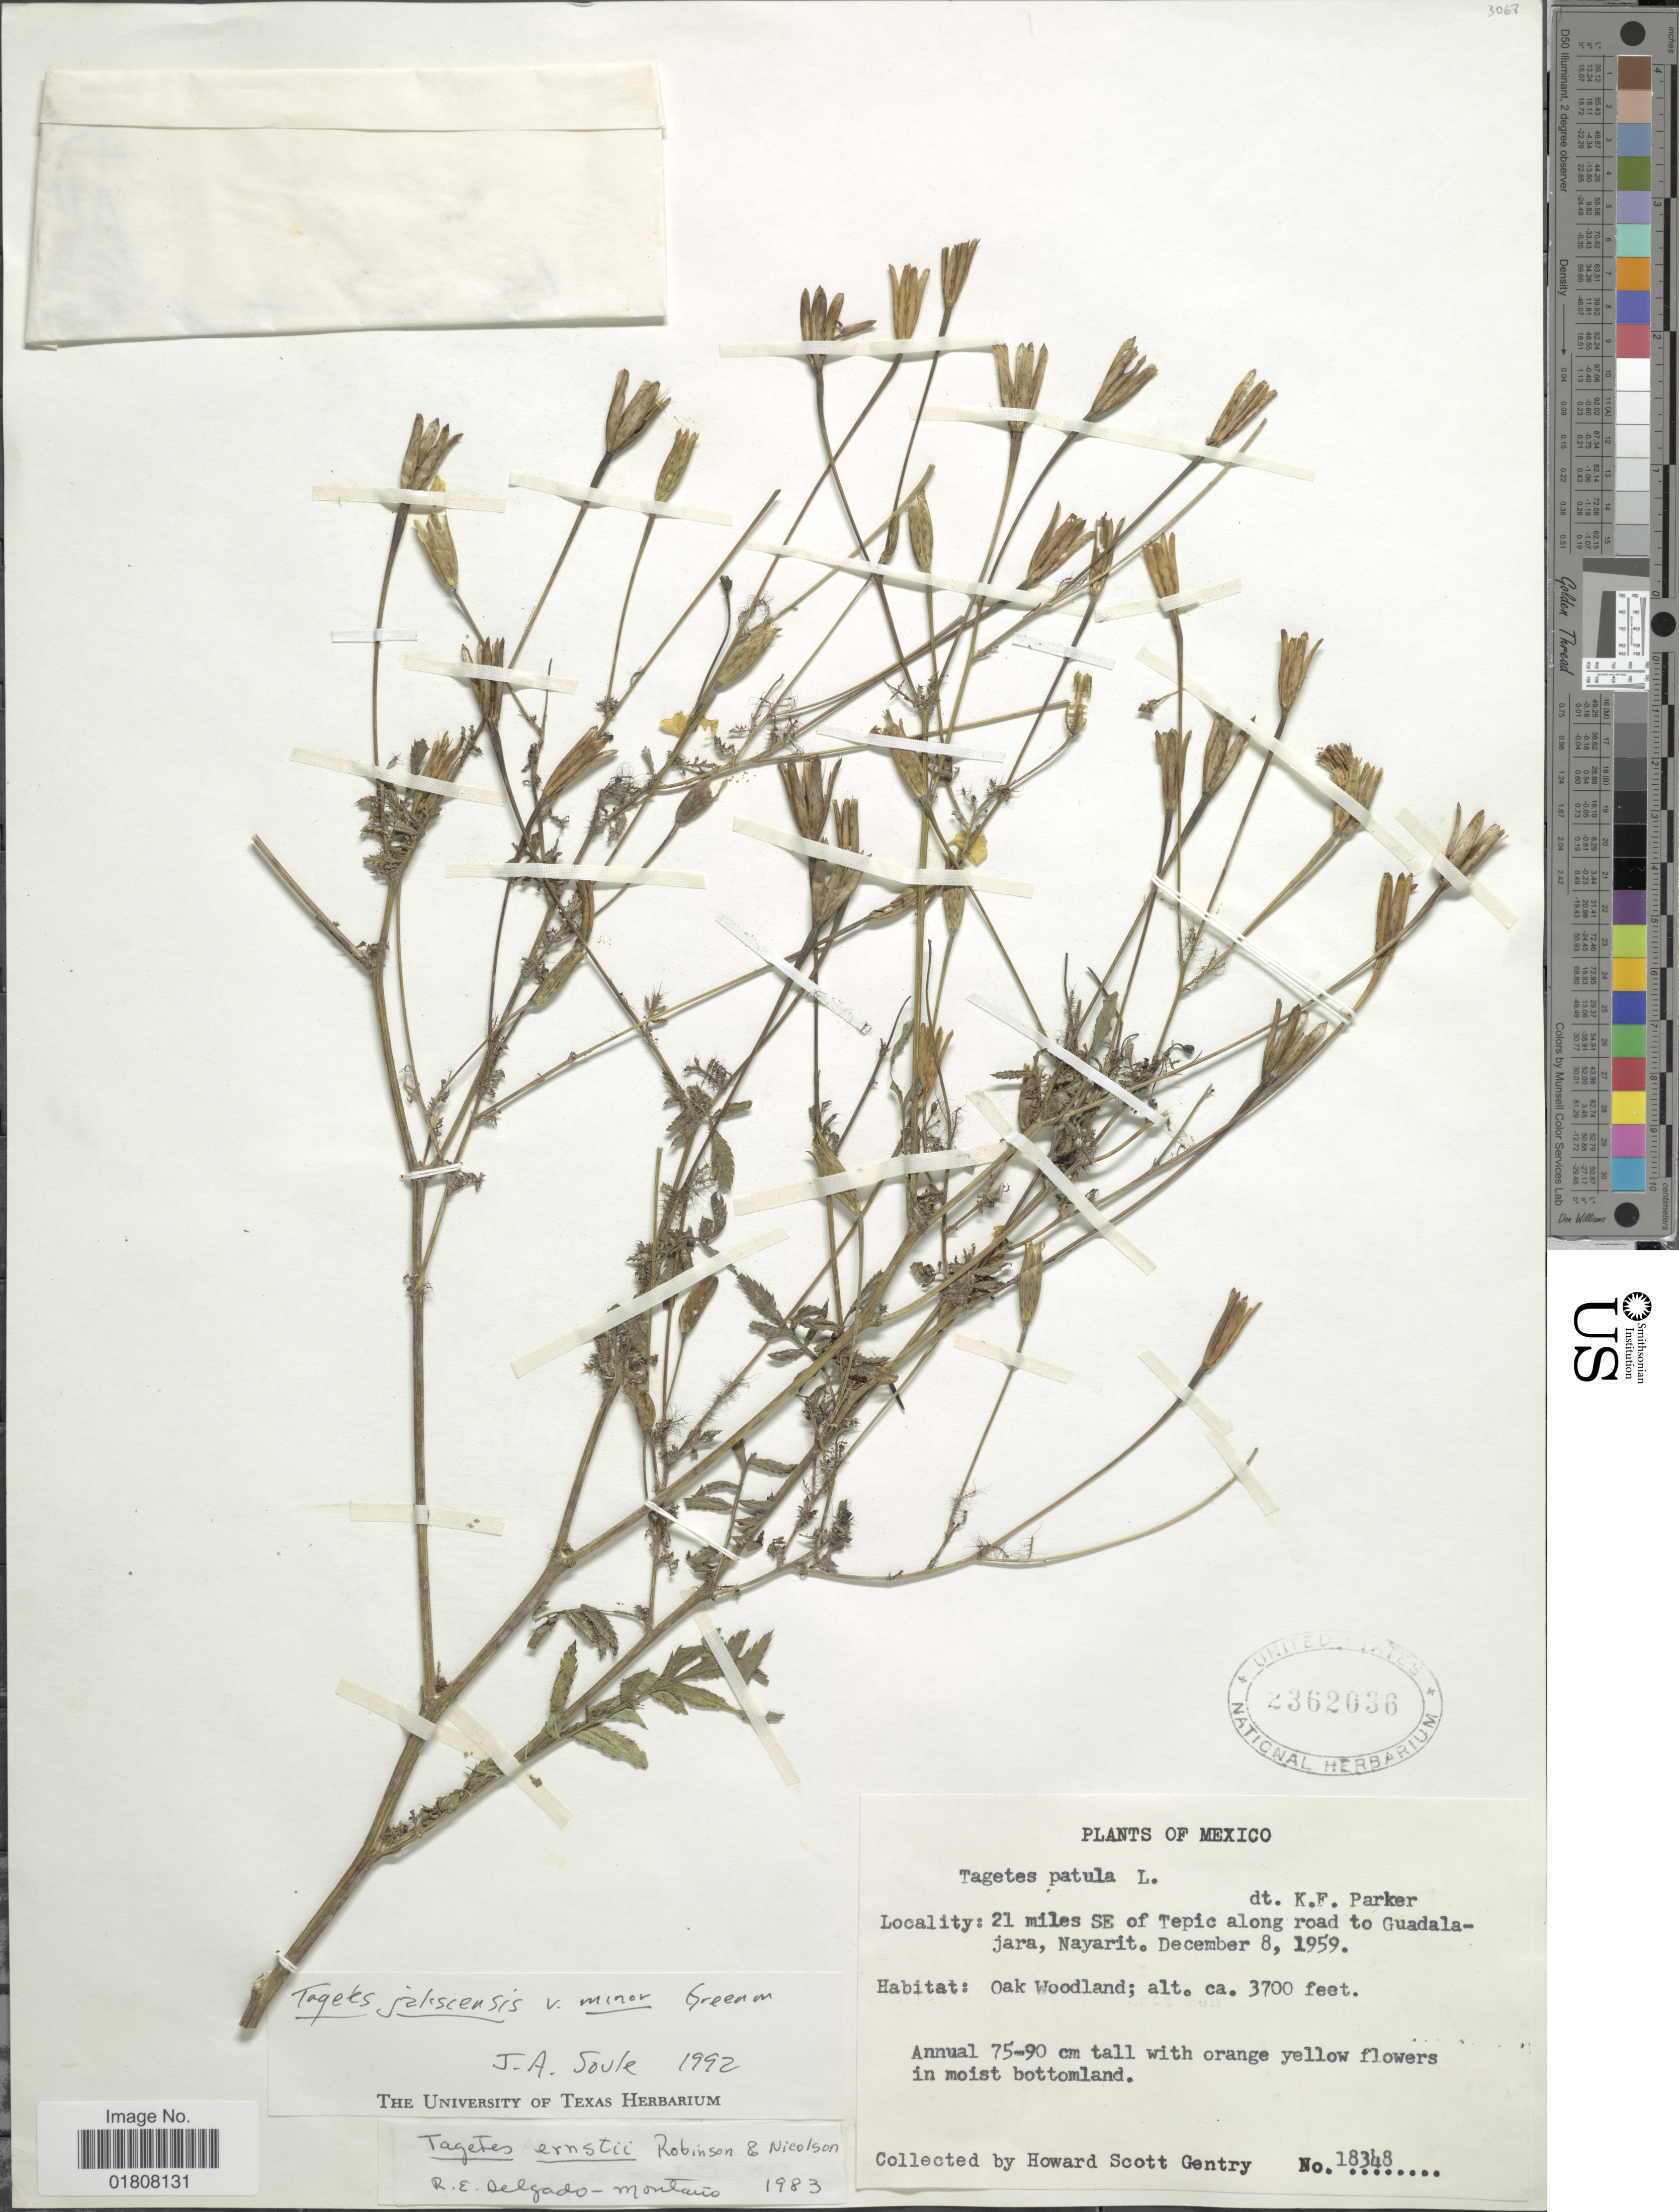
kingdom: Plantae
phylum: Tracheophyta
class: Magnoliopsida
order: Asterales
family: Asteraceae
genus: Tagetes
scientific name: Tagetes jaliscensis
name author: Greenm.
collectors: H. S. Gentry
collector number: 18348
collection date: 1959-12-08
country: Mexico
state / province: Nayarit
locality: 21 miles SE of Tepic along road to Guadalajara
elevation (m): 1128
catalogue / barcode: US 2362036